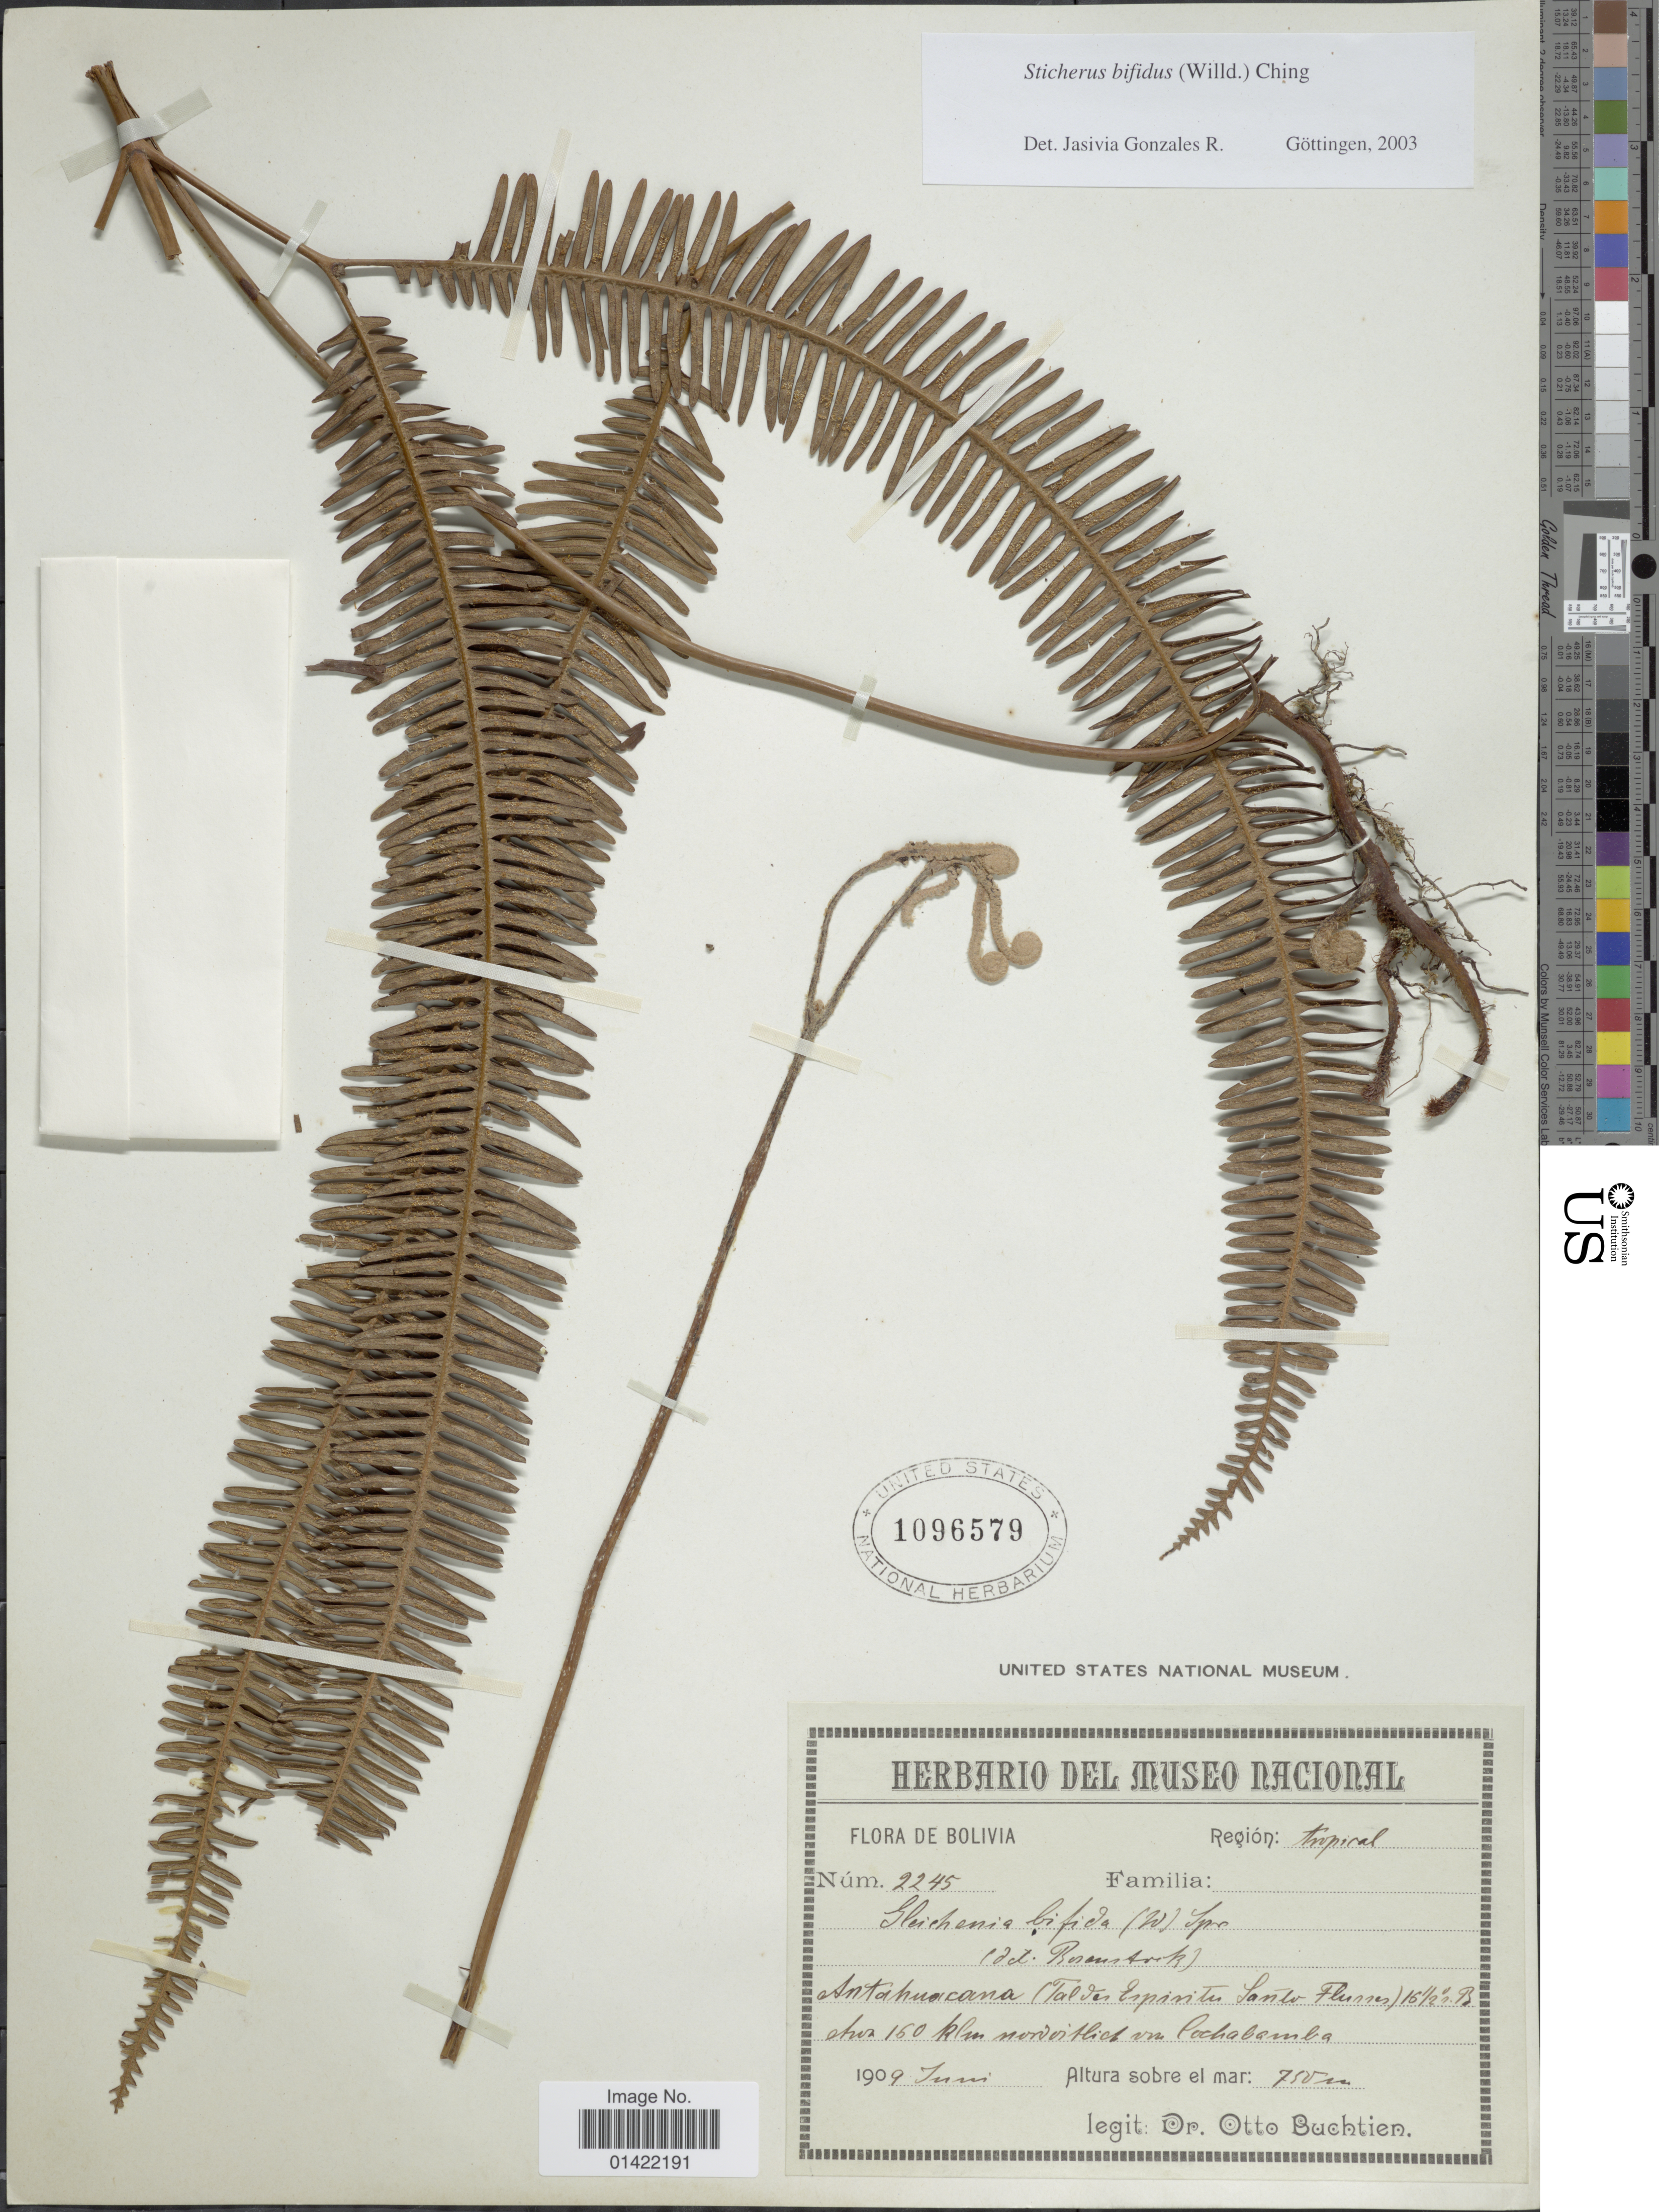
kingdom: Plantae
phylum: Tracheophyta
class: Polypodiopsida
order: Gleicheniales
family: Gleicheniaceae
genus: Sticherus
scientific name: Sticherus bifidus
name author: (Willd.) Ching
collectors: O. Buchtien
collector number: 2245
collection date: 1909-06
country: Bolivia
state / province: Cochabamba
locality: Antahuacana, (Espíritu Santo River) 160 km N from Cochabamba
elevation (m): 750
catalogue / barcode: US 1096579